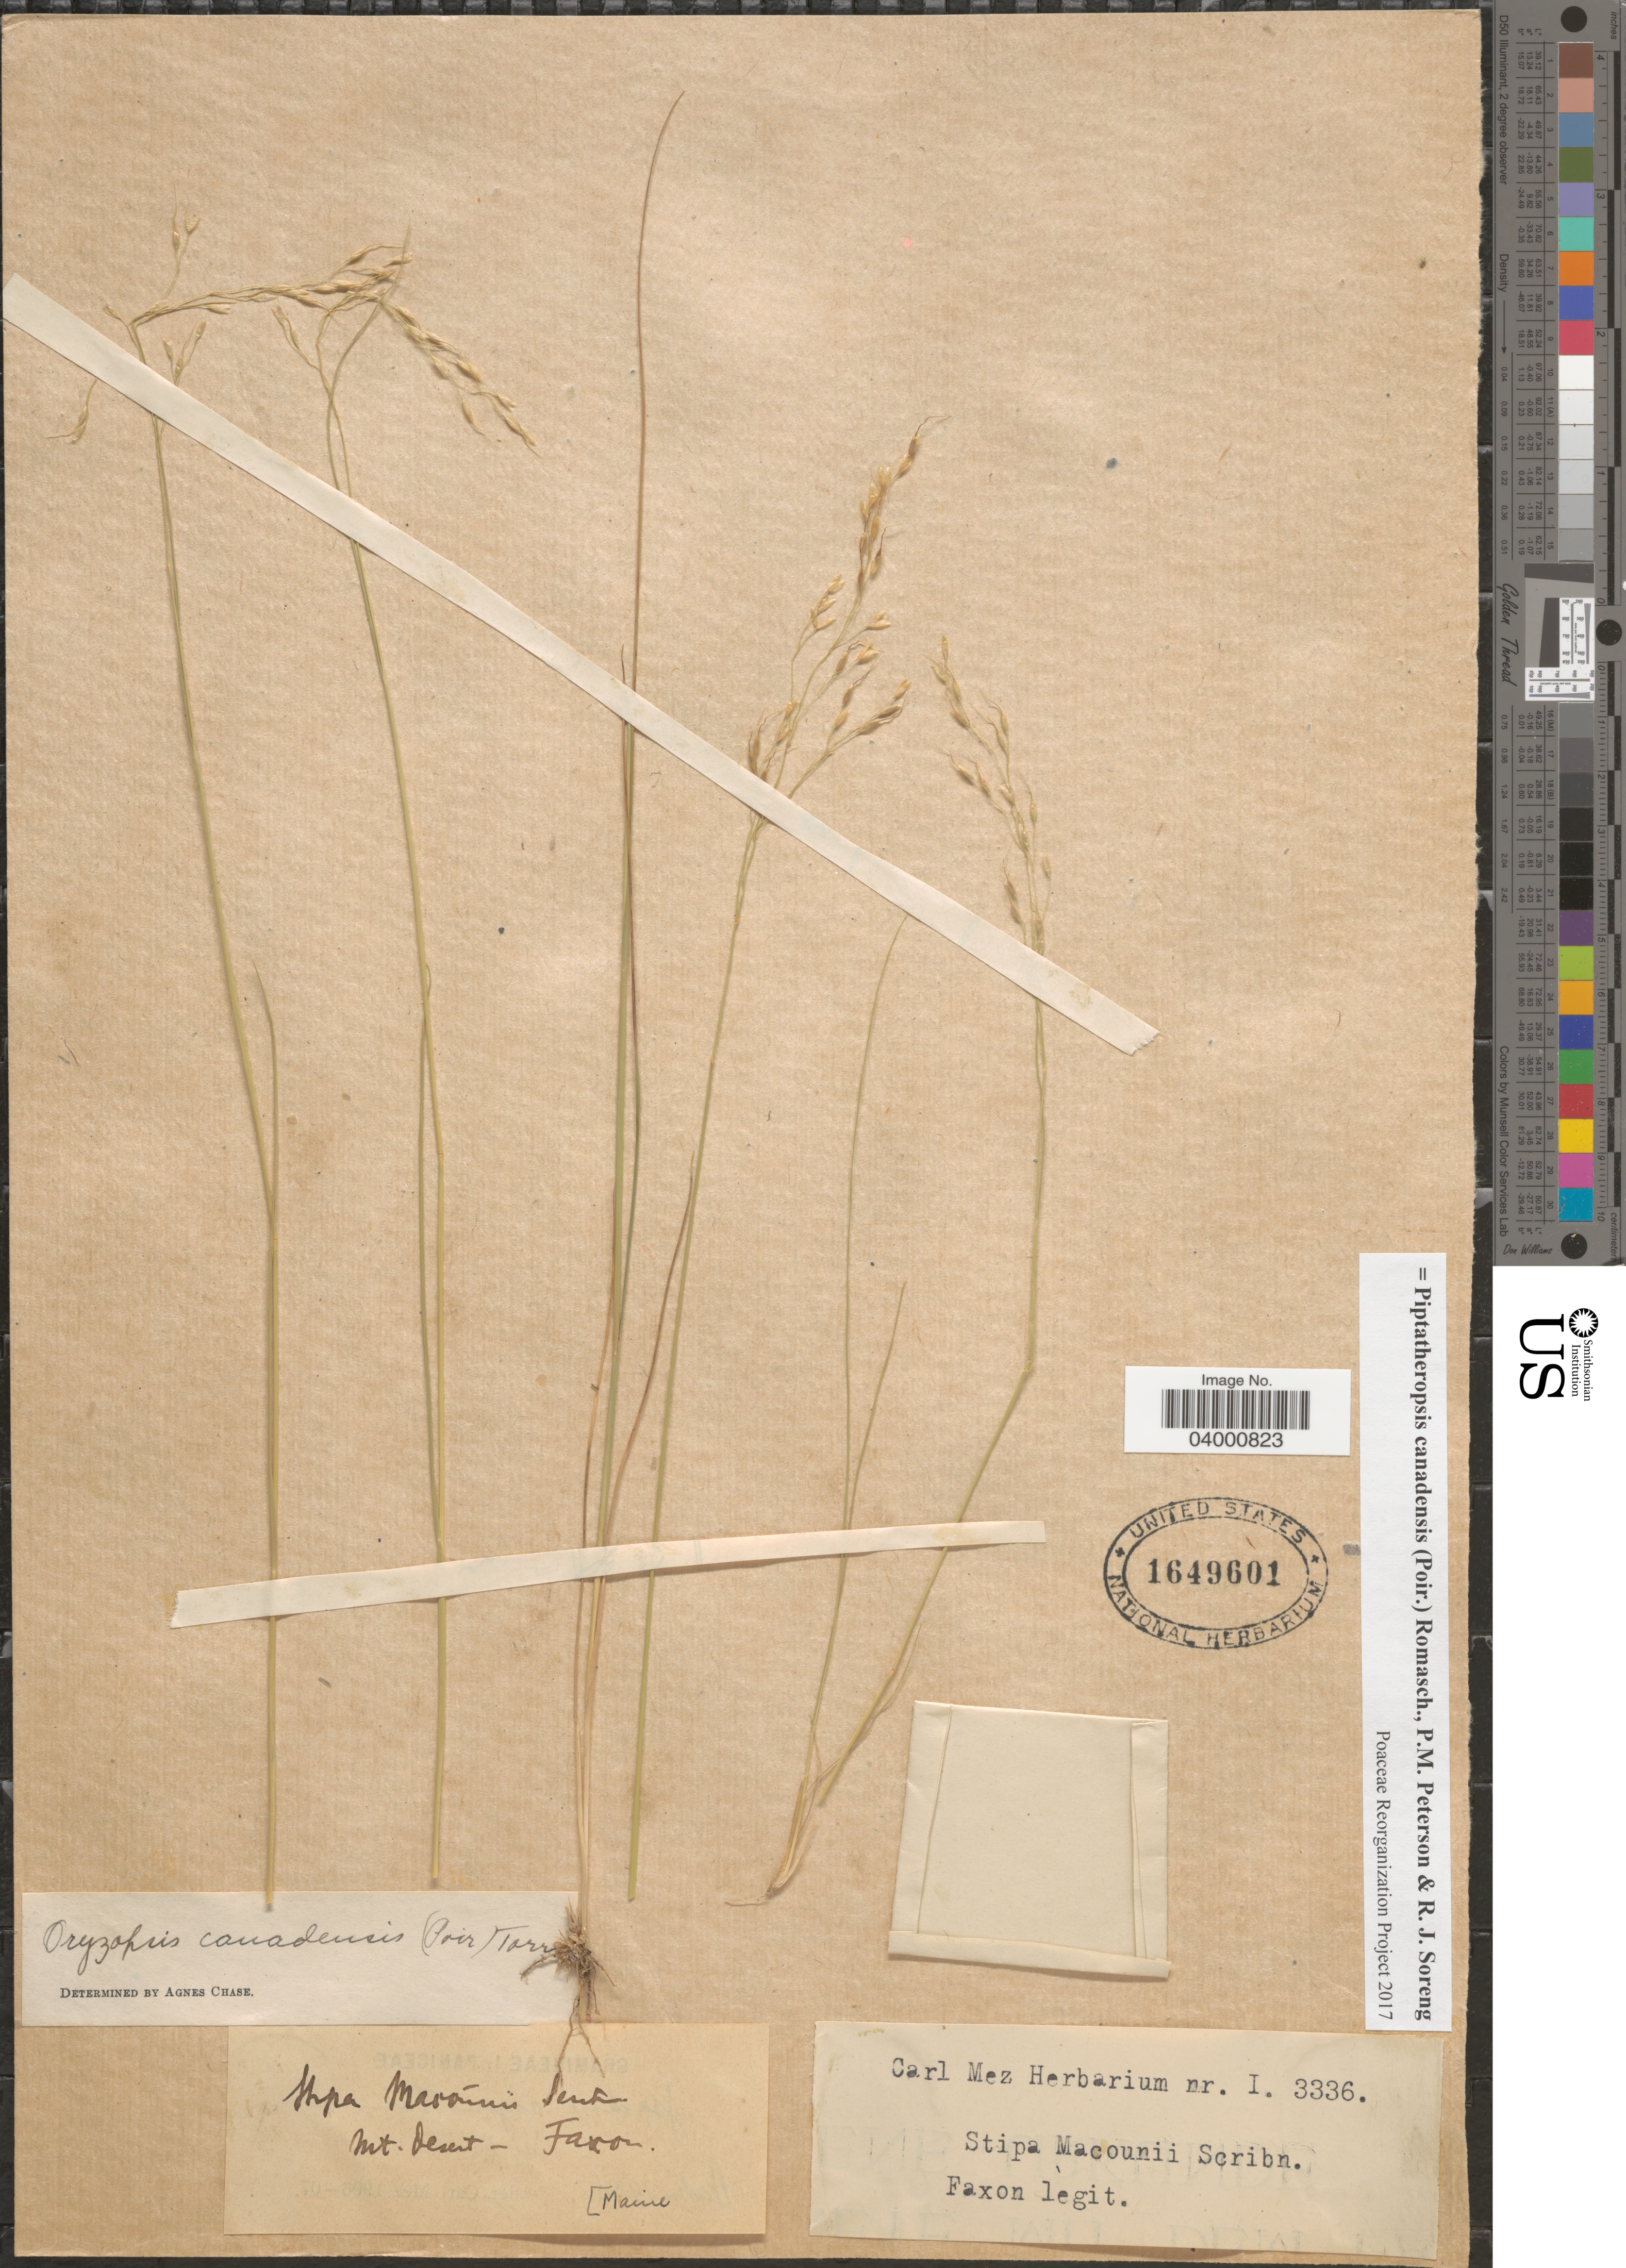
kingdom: Plantae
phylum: Tracheophyta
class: Liliopsida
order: Poales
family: Poaceae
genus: Piptatheropsis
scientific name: Piptatheropsis canadensis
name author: (Poir.) Romasch. et al.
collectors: Faxon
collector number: I3336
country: United States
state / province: Maine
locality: Mt. Desert.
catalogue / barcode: US 1649601